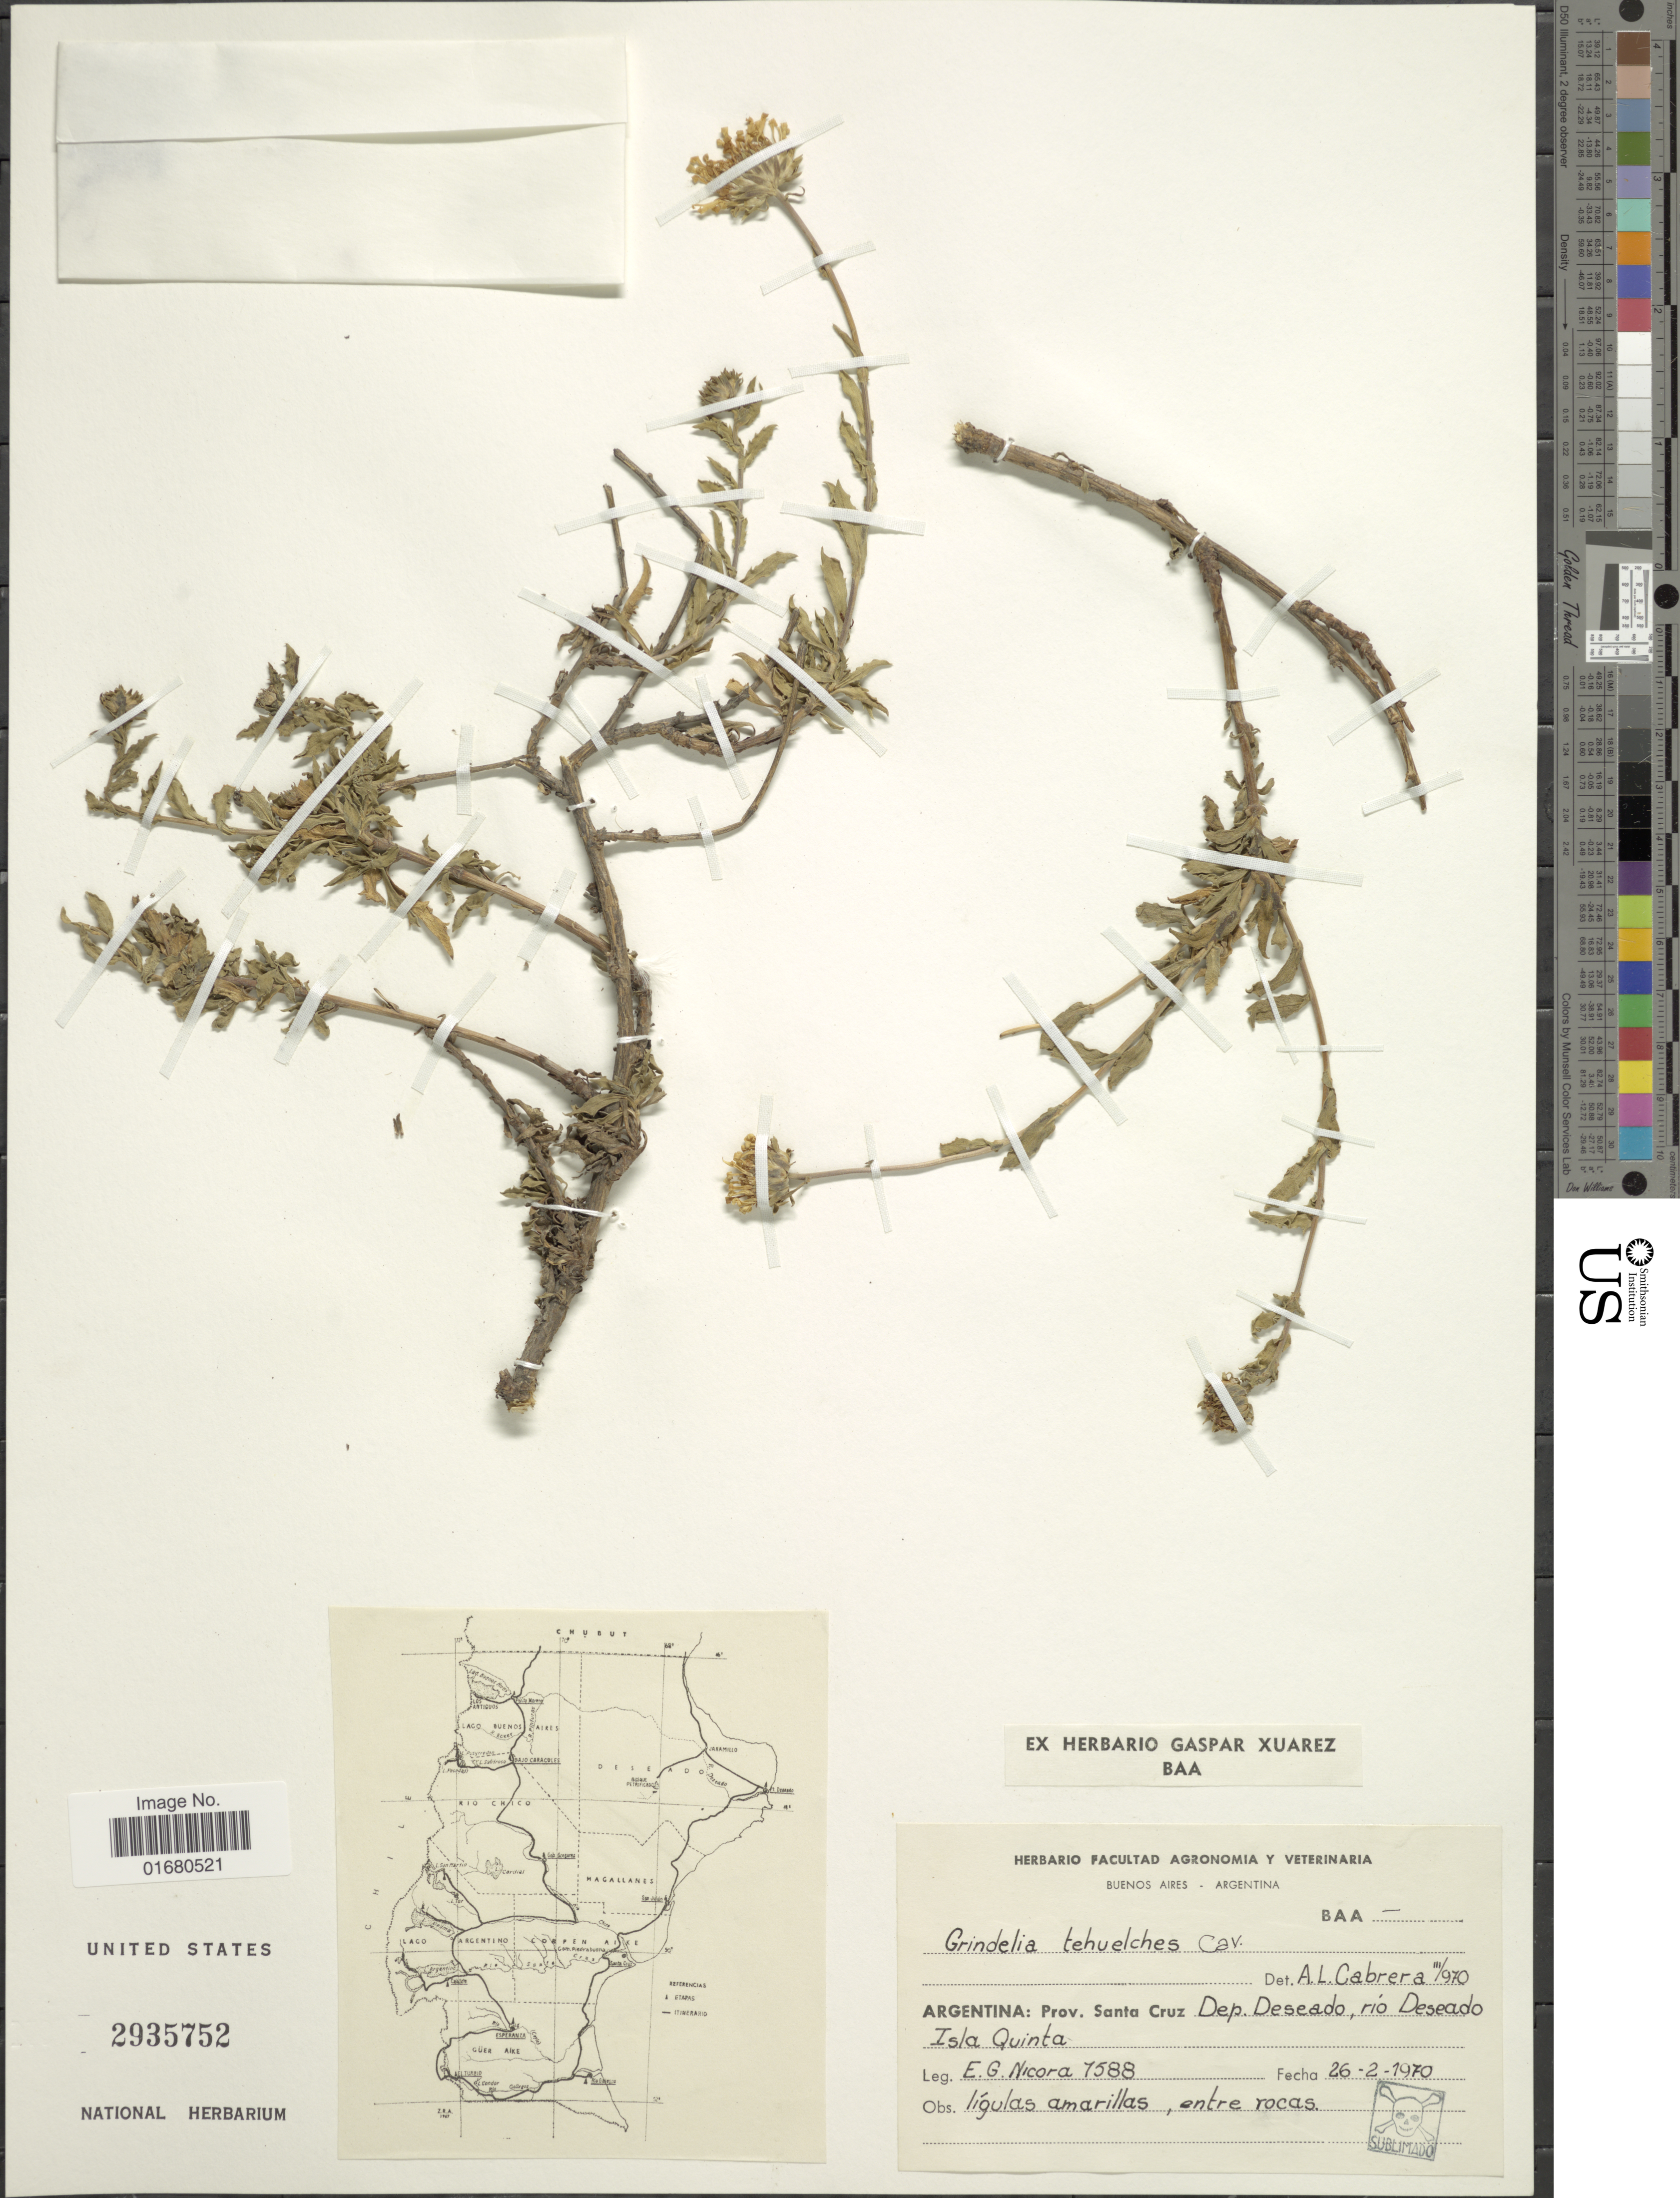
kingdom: Plantae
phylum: Tracheophyta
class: Magnoliopsida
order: Asterales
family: Asteraceae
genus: Grindelia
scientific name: Grindelia brachystephana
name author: Griseb.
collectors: E. G. Nicora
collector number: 7588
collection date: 1970-02-26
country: Argentina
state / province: Santa Cruz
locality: Dep. Deseado, rio Deseado, Isla Quinta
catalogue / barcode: US 2935752